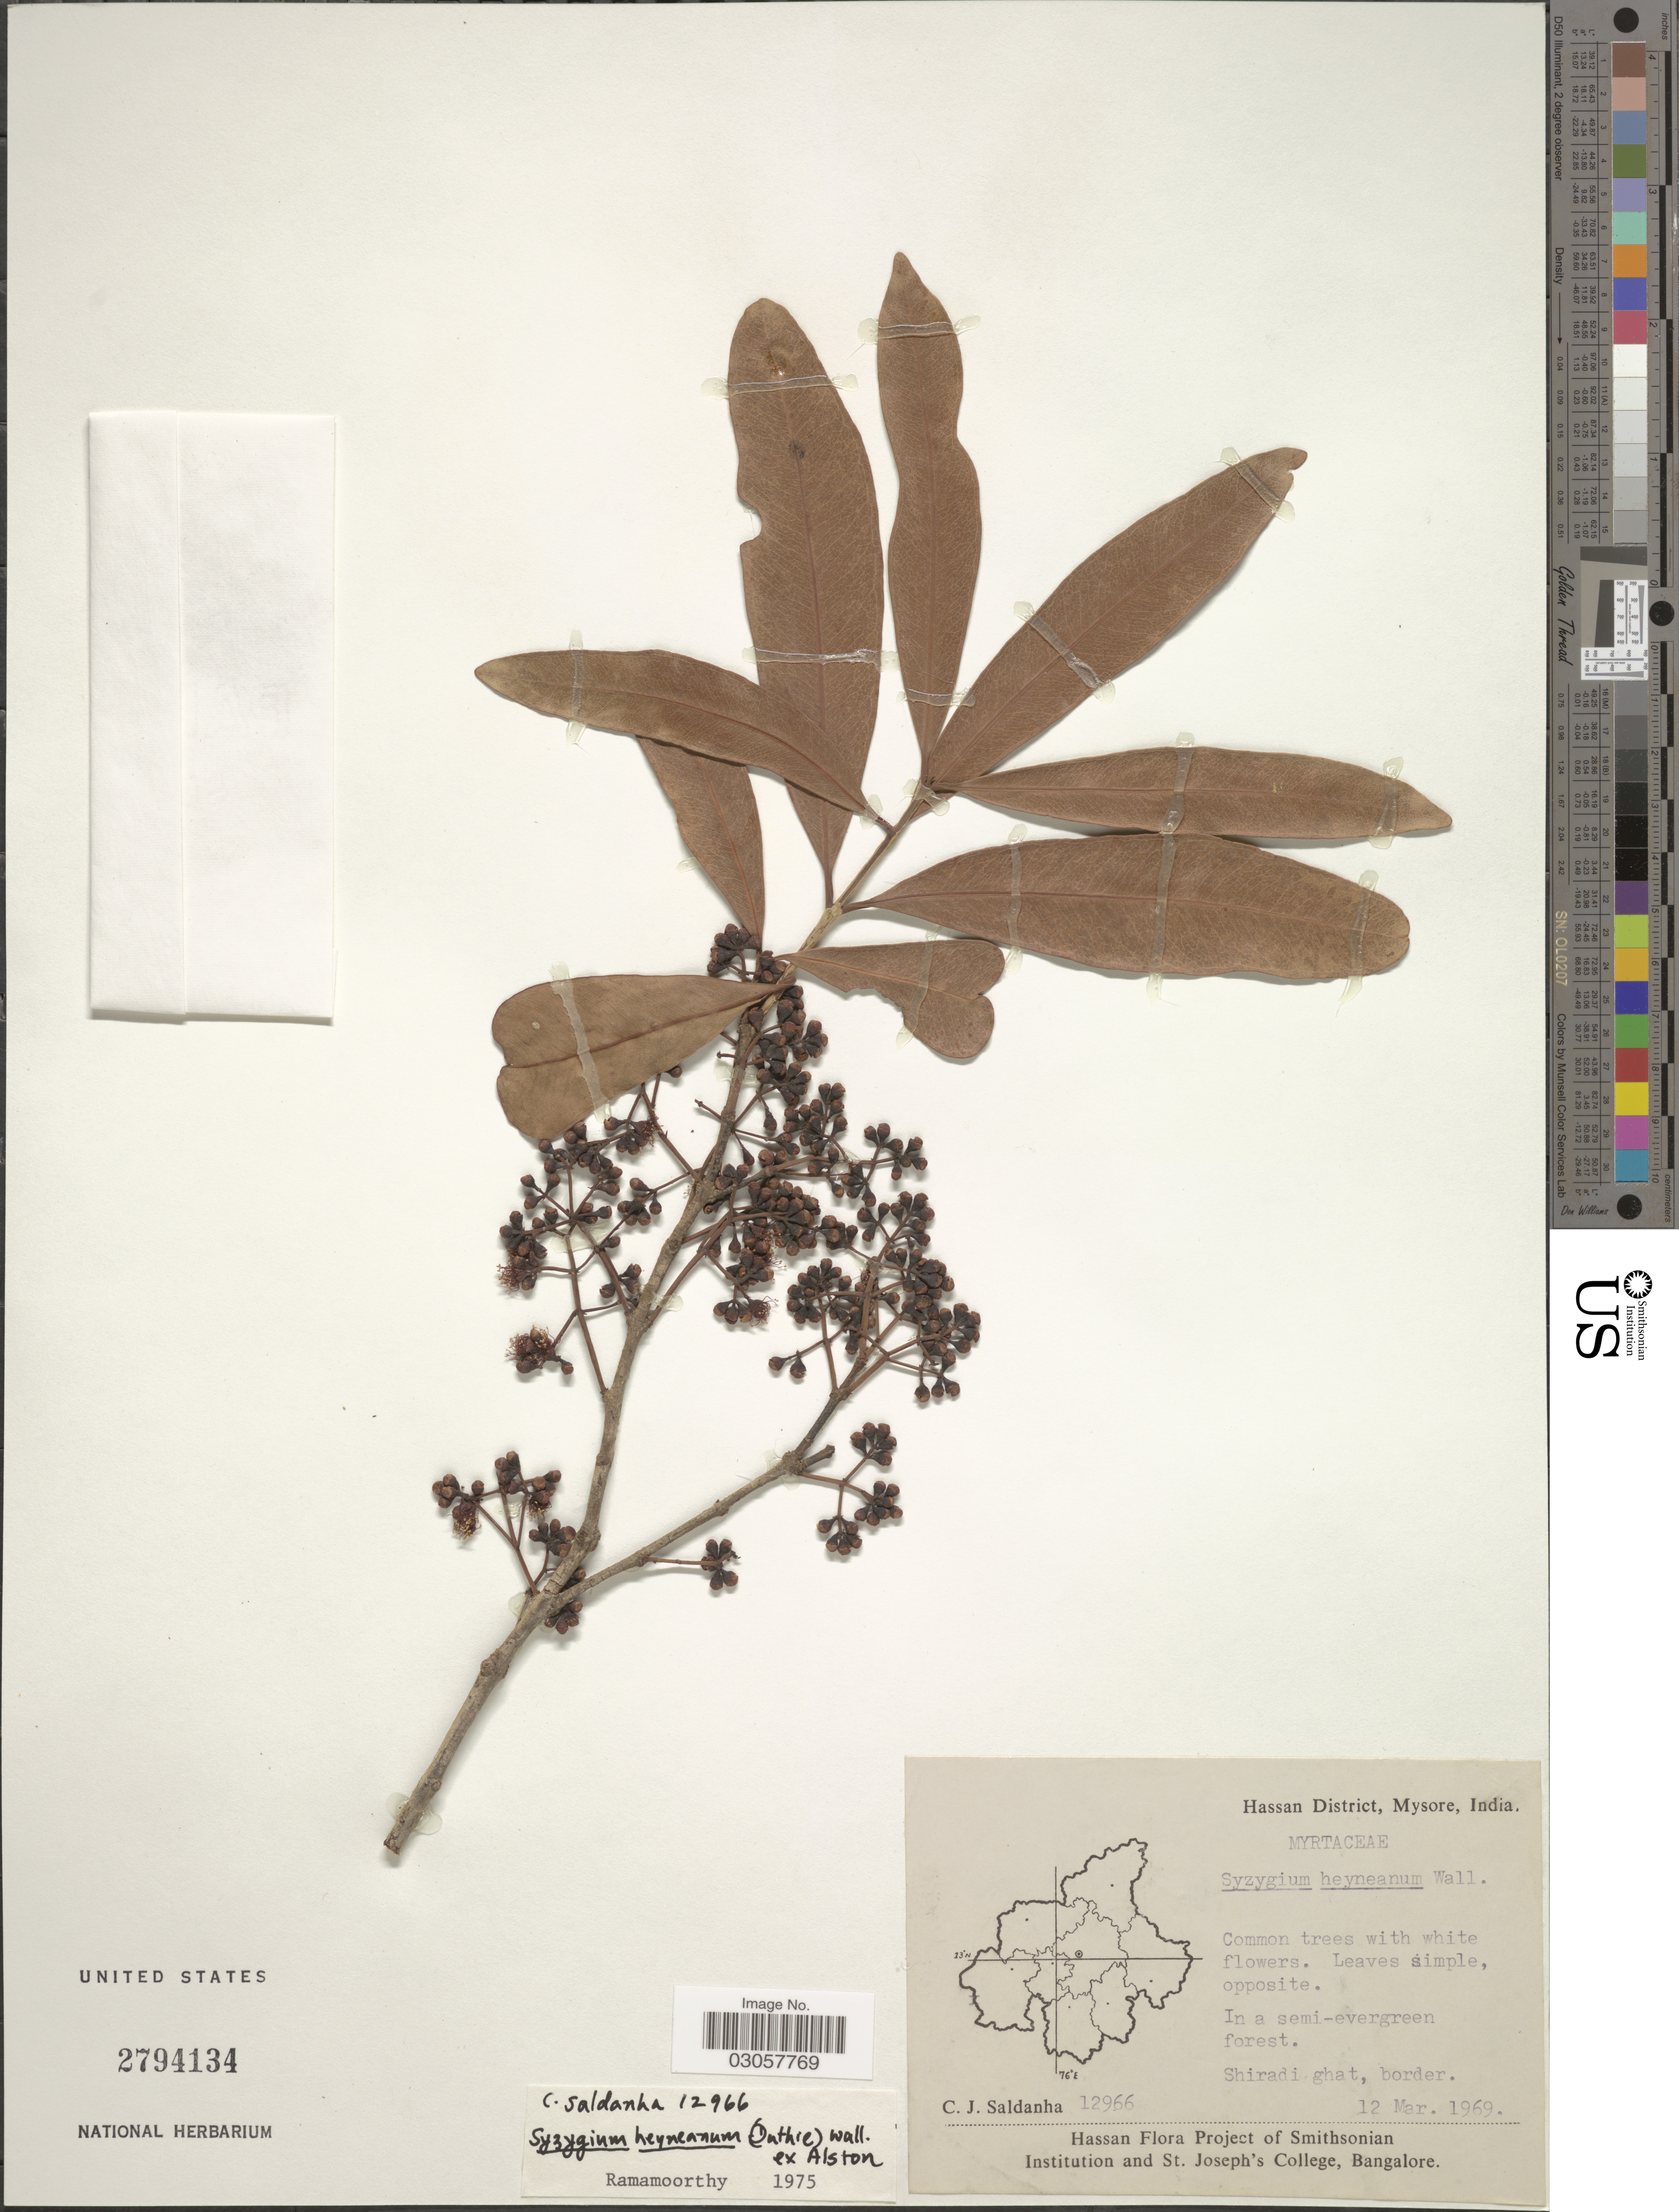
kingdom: Plantae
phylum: Tracheophyta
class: Magnoliopsida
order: Myrtales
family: Myrtaceae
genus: Syzygium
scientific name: Syzygium heyneanum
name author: (Duthie) Gamble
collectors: C. J. Saldanha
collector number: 12966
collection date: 1969-03-12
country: India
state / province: Karnataka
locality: Hassan District, Mysore. In a semi-evergreen forest. Shiradi ghat, border.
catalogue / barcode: US 2794134